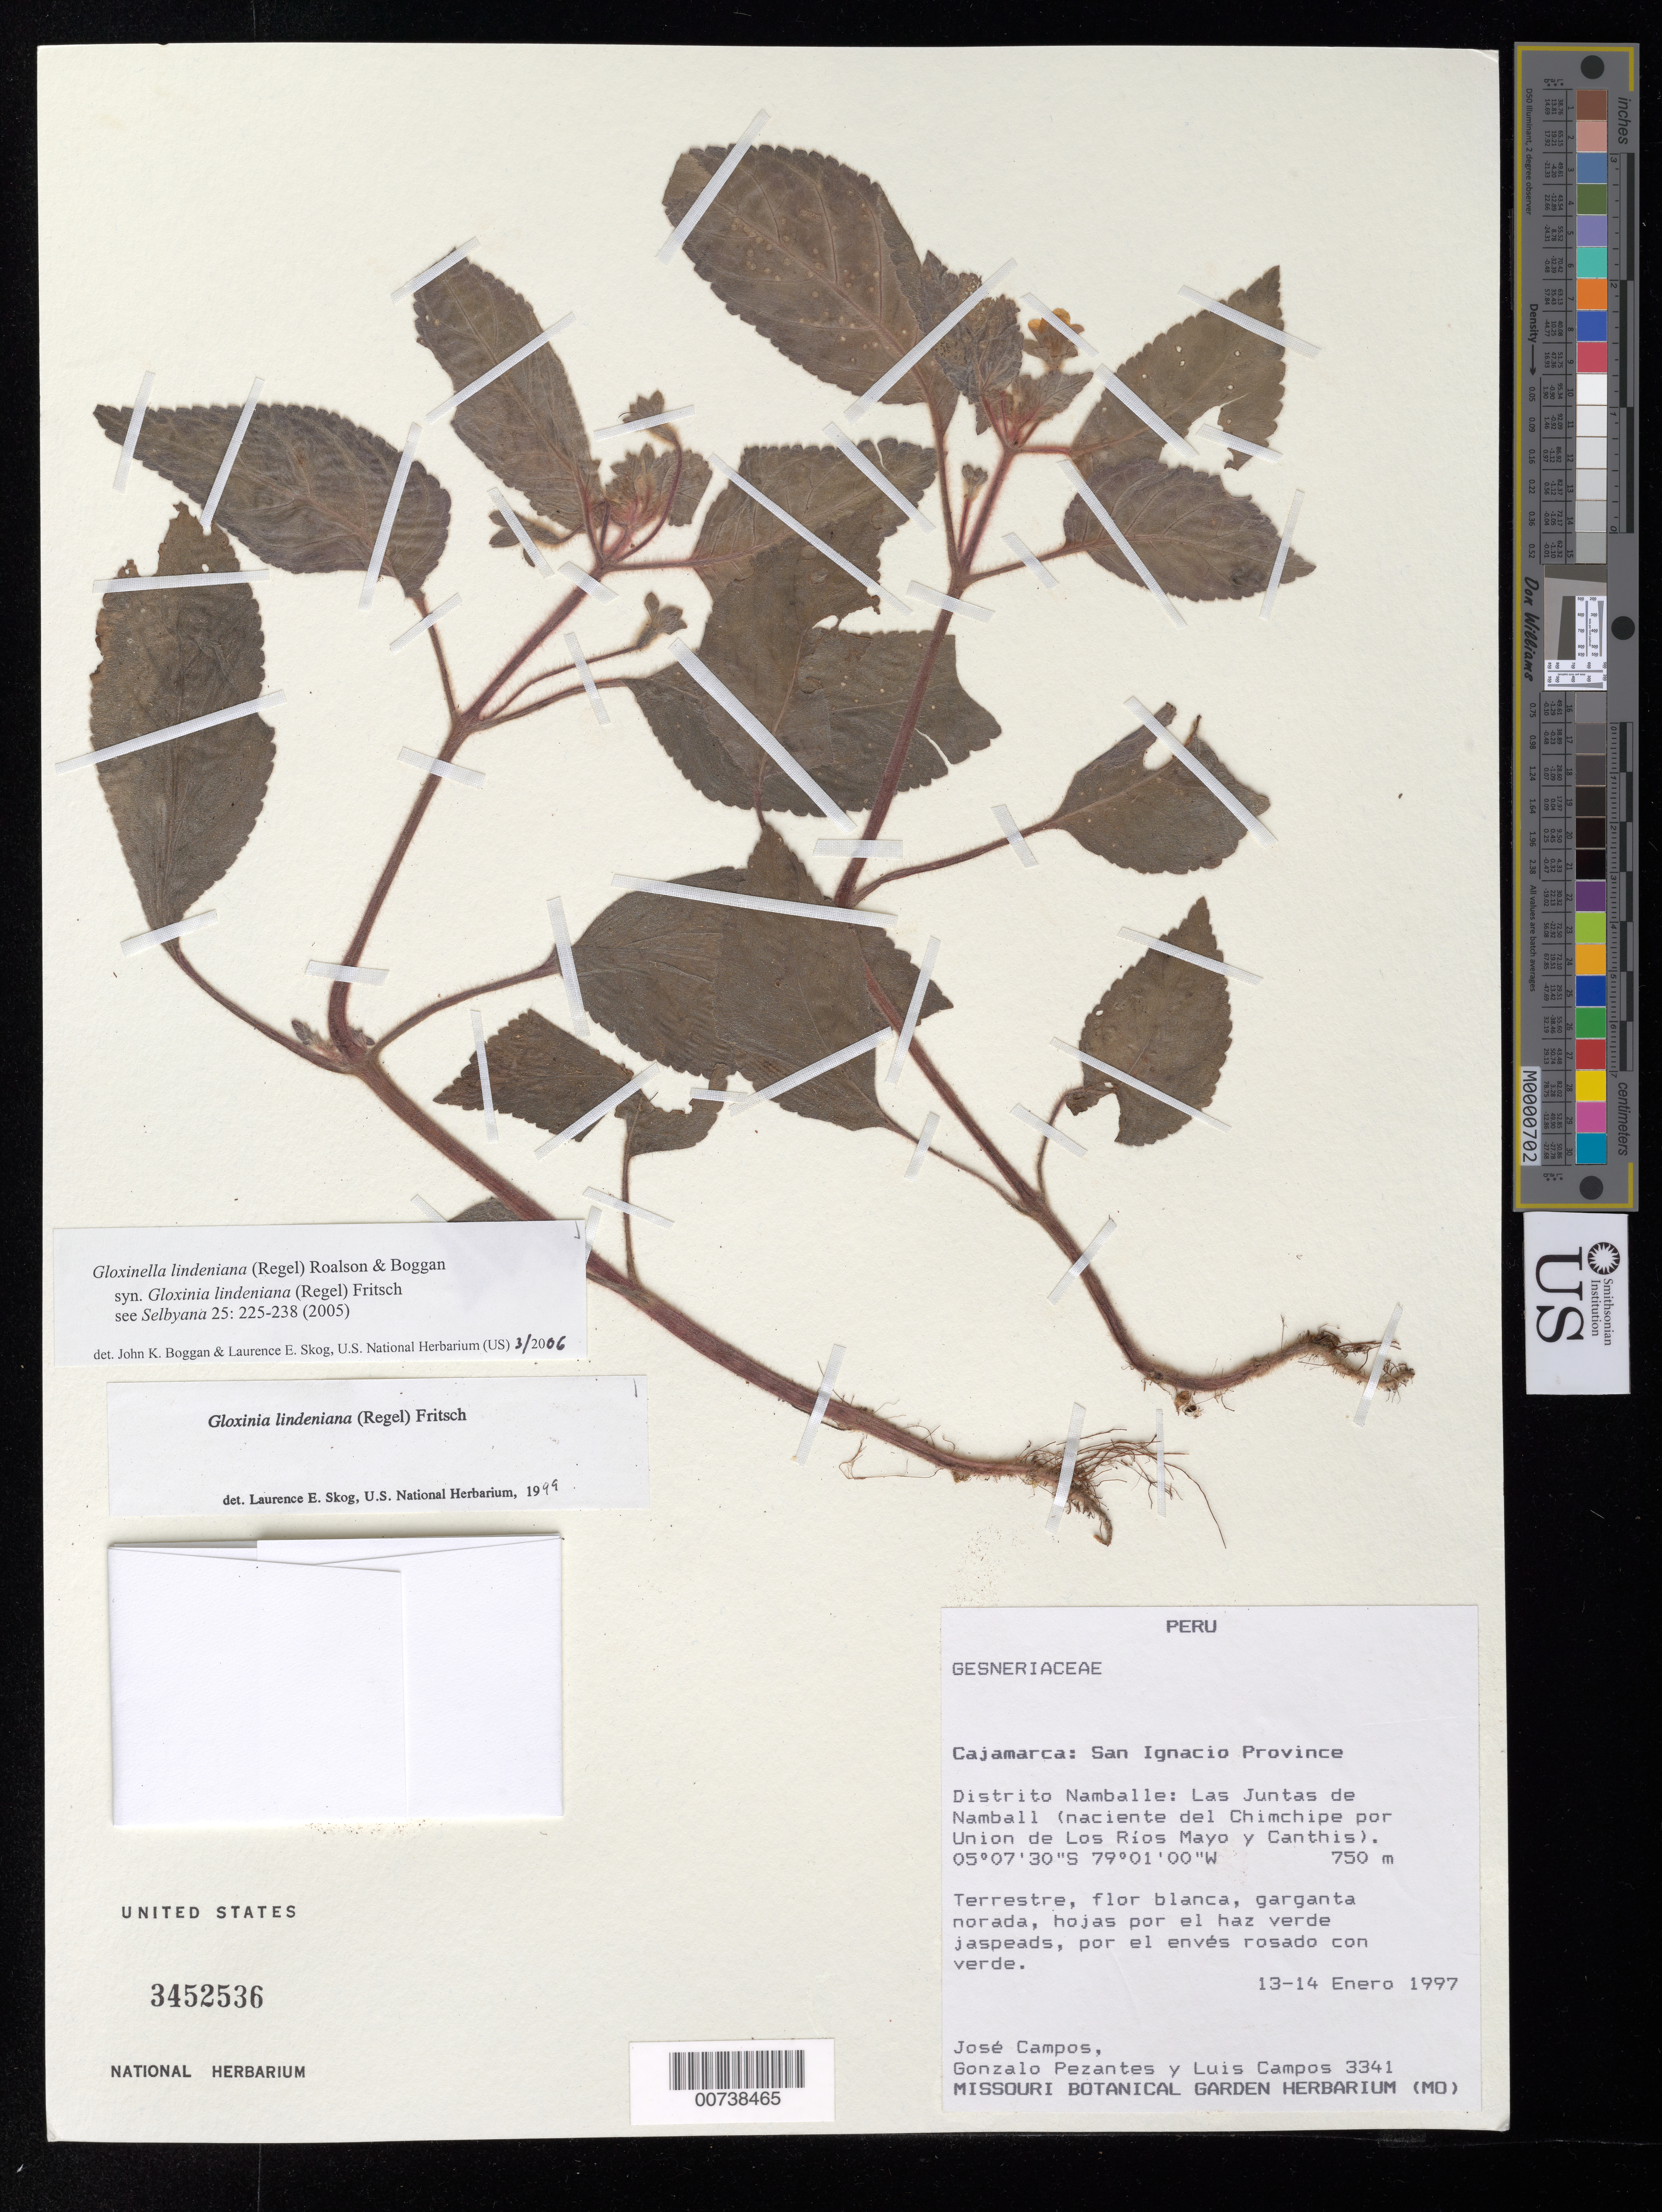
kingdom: Plantae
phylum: Tracheophyta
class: Magnoliopsida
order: Lamiales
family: Gesneriaceae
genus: Gloxinella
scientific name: Gloxinella lindeniana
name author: (Regel) Roalson & Boggan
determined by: Boggan, J. K.; Skog, L. E.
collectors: J. Campos, G. Pezantes & L. Campos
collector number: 3341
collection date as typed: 13-14 Jan 1997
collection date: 1997-01-13/1997-01-14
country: Peru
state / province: Cajamarca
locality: Cajamarca: San Ignacio Province. Distrito Namballe: Las Juntas de Namball (naciente del Chimchipe por Union de Los Rios Mayo y Canthis)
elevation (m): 750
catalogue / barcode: US 3452536